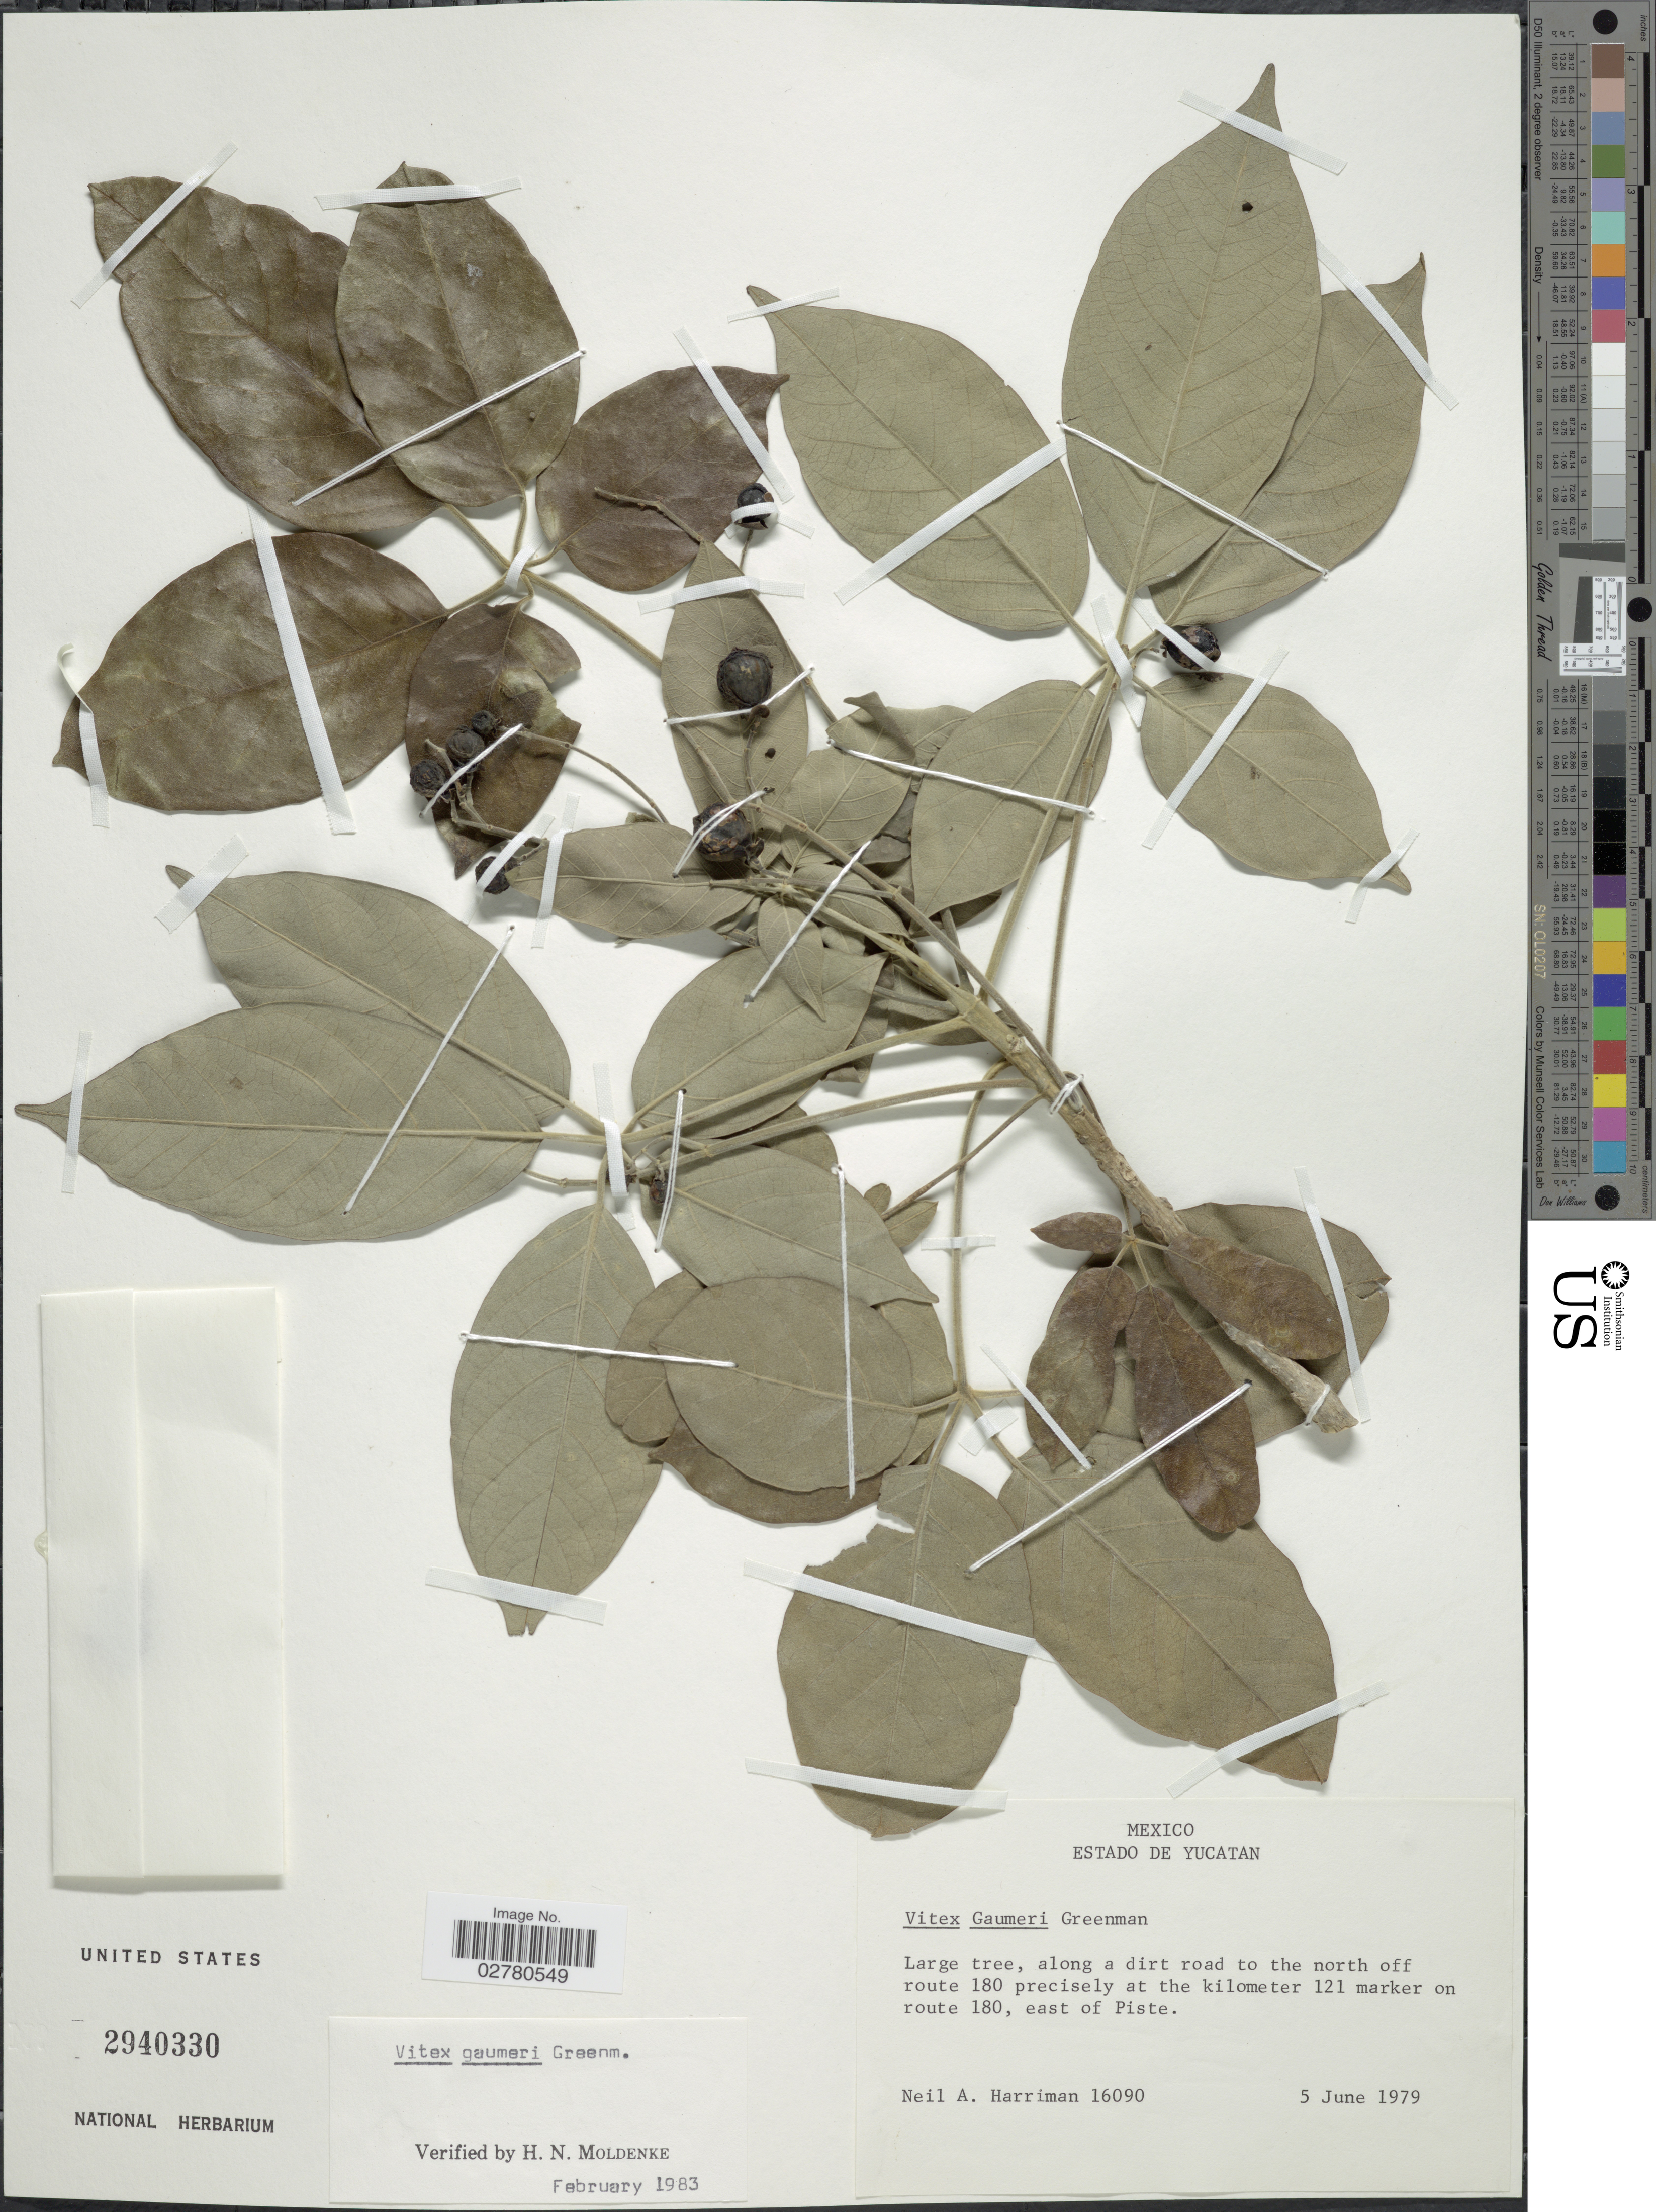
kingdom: Plantae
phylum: Tracheophyta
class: Magnoliopsida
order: Lamiales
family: Lamiaceae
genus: Vitex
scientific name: Vitex gaumeri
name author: Greenm.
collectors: N. A. Harriman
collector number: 16090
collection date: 1979-06-05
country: Mexico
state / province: Yucatán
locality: Large tree, along a dirt road to the north off route 180 precisely at the kilometer 121 marker on route 180, east of Piste.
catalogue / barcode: US 2940330